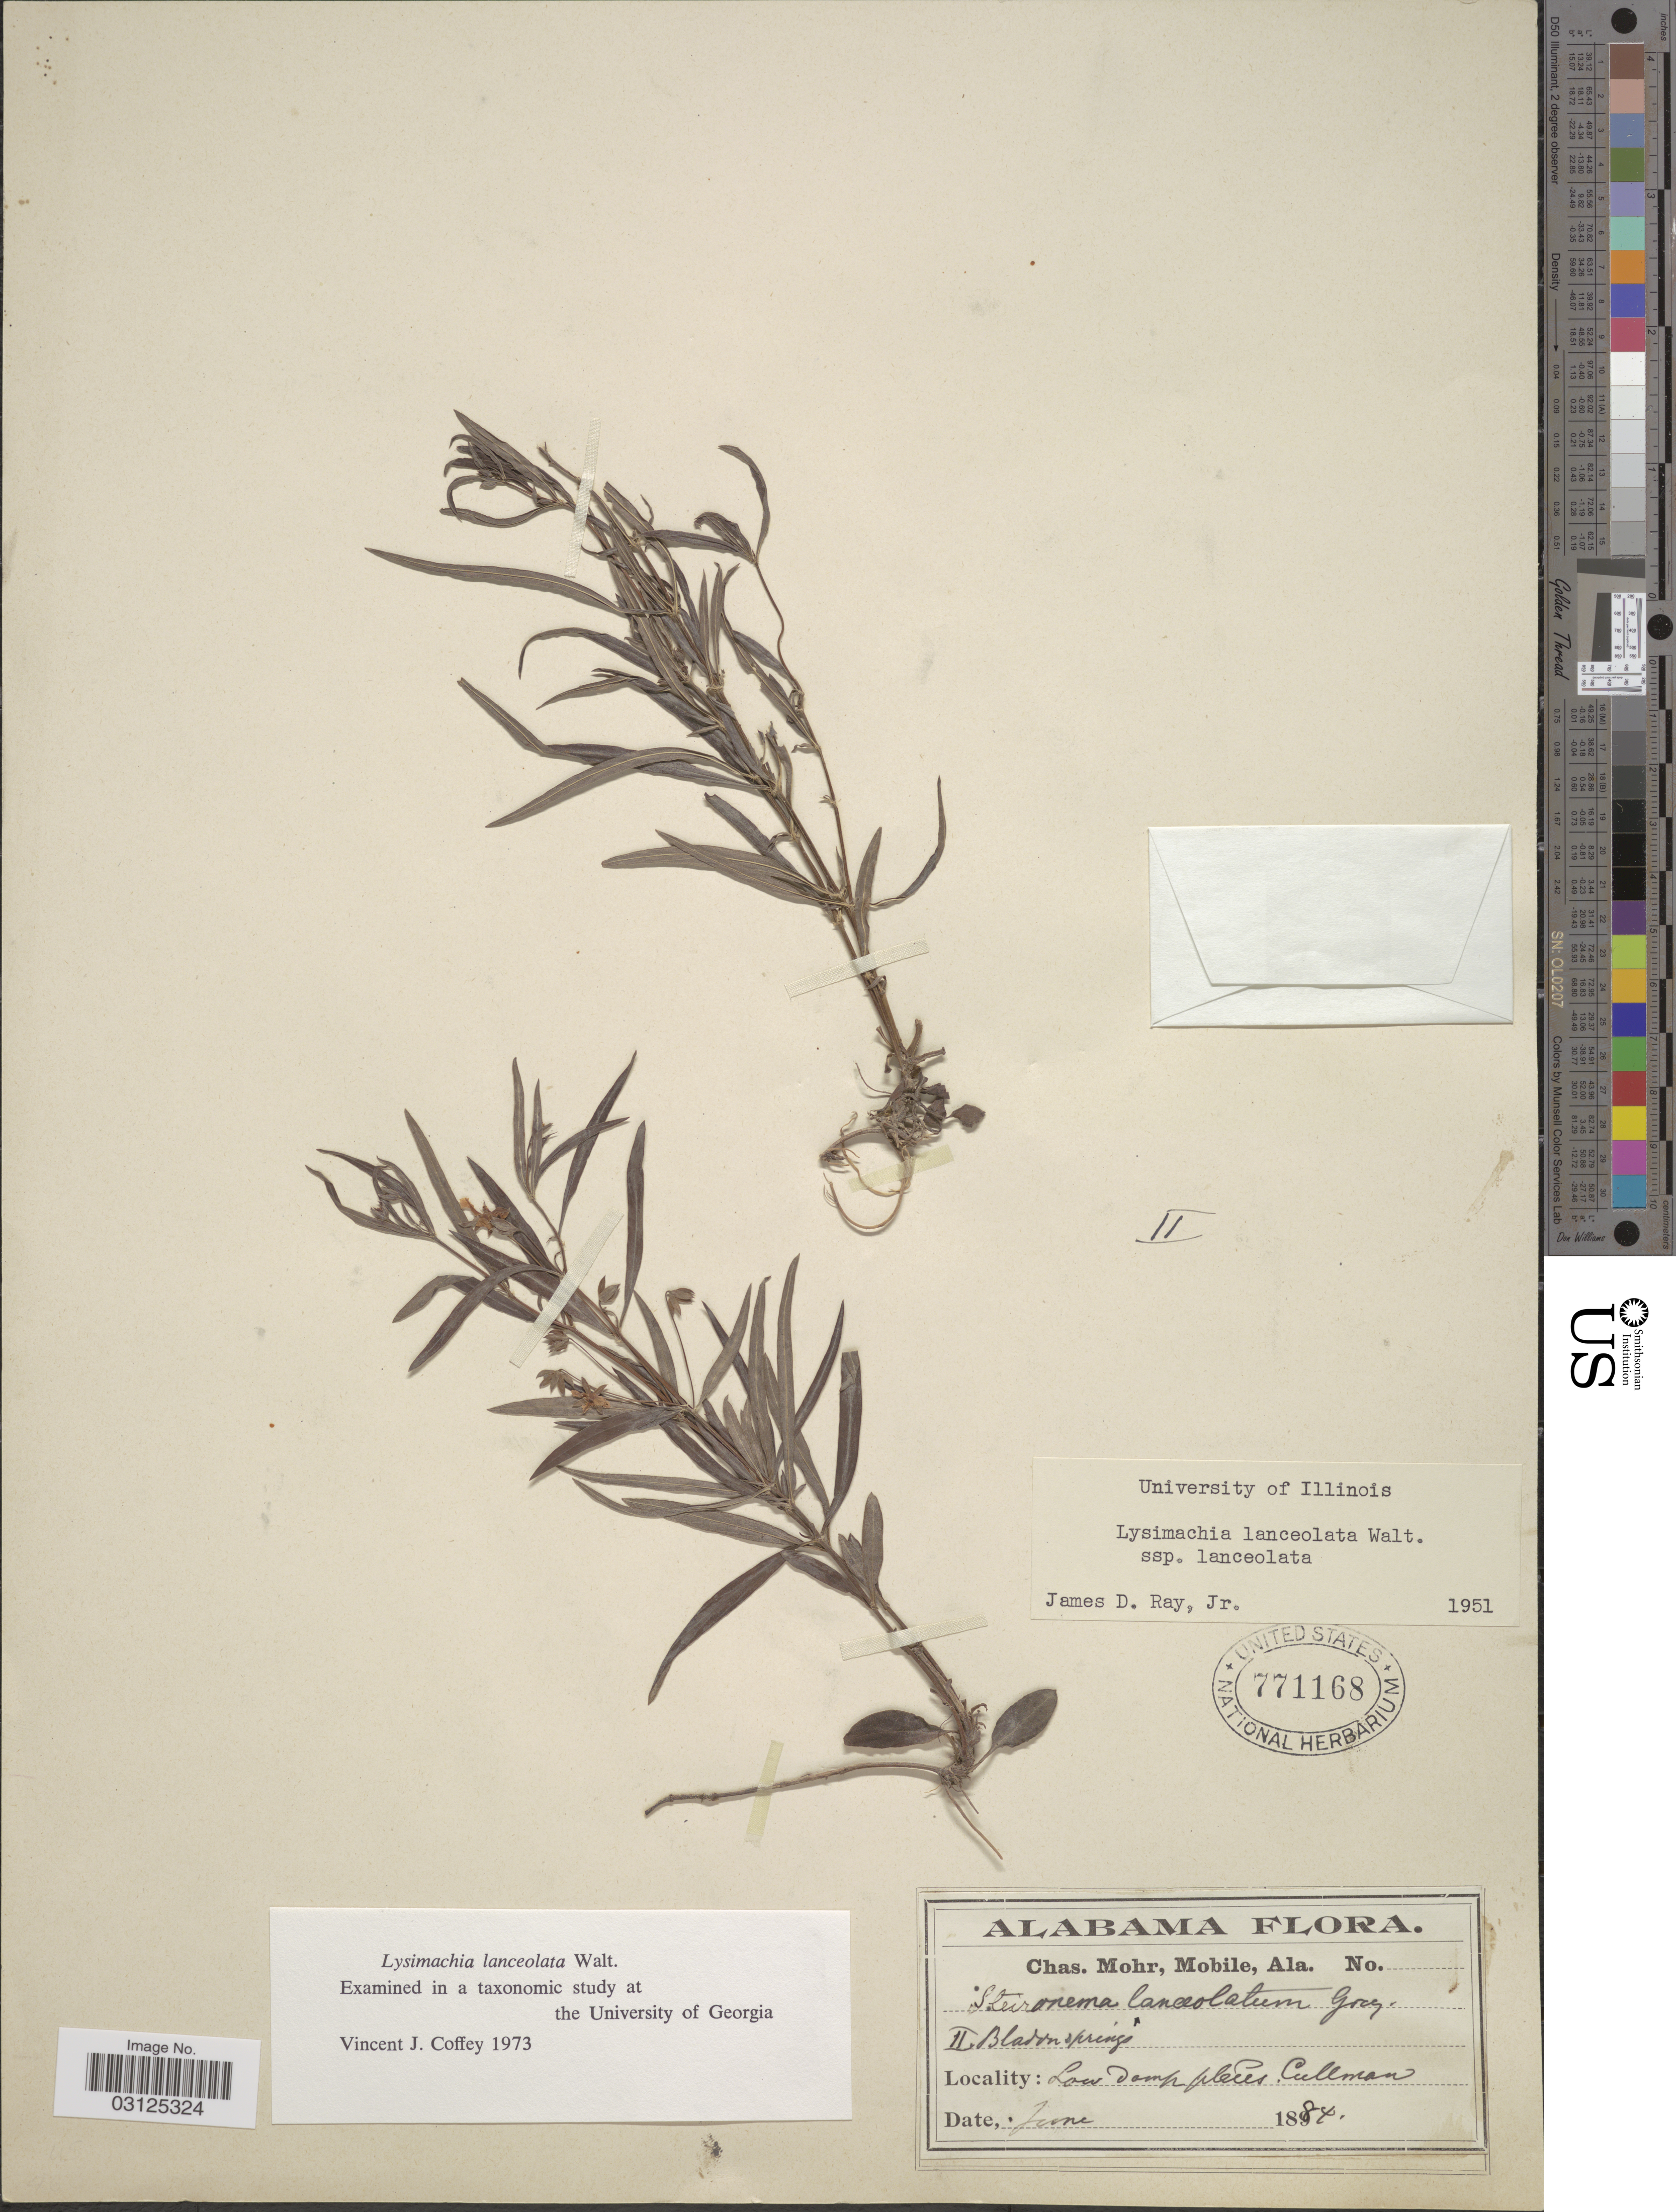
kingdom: Plantae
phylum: Tracheophyta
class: Magnoliopsida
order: Ericales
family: Primulaceae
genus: Steironema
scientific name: Steironema lanceolatum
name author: (Walter) A. Gray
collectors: Mohr, C. T. (herbarium)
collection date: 1884-06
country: United States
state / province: Alabama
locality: Low damp places Cullman.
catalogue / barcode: US 771168